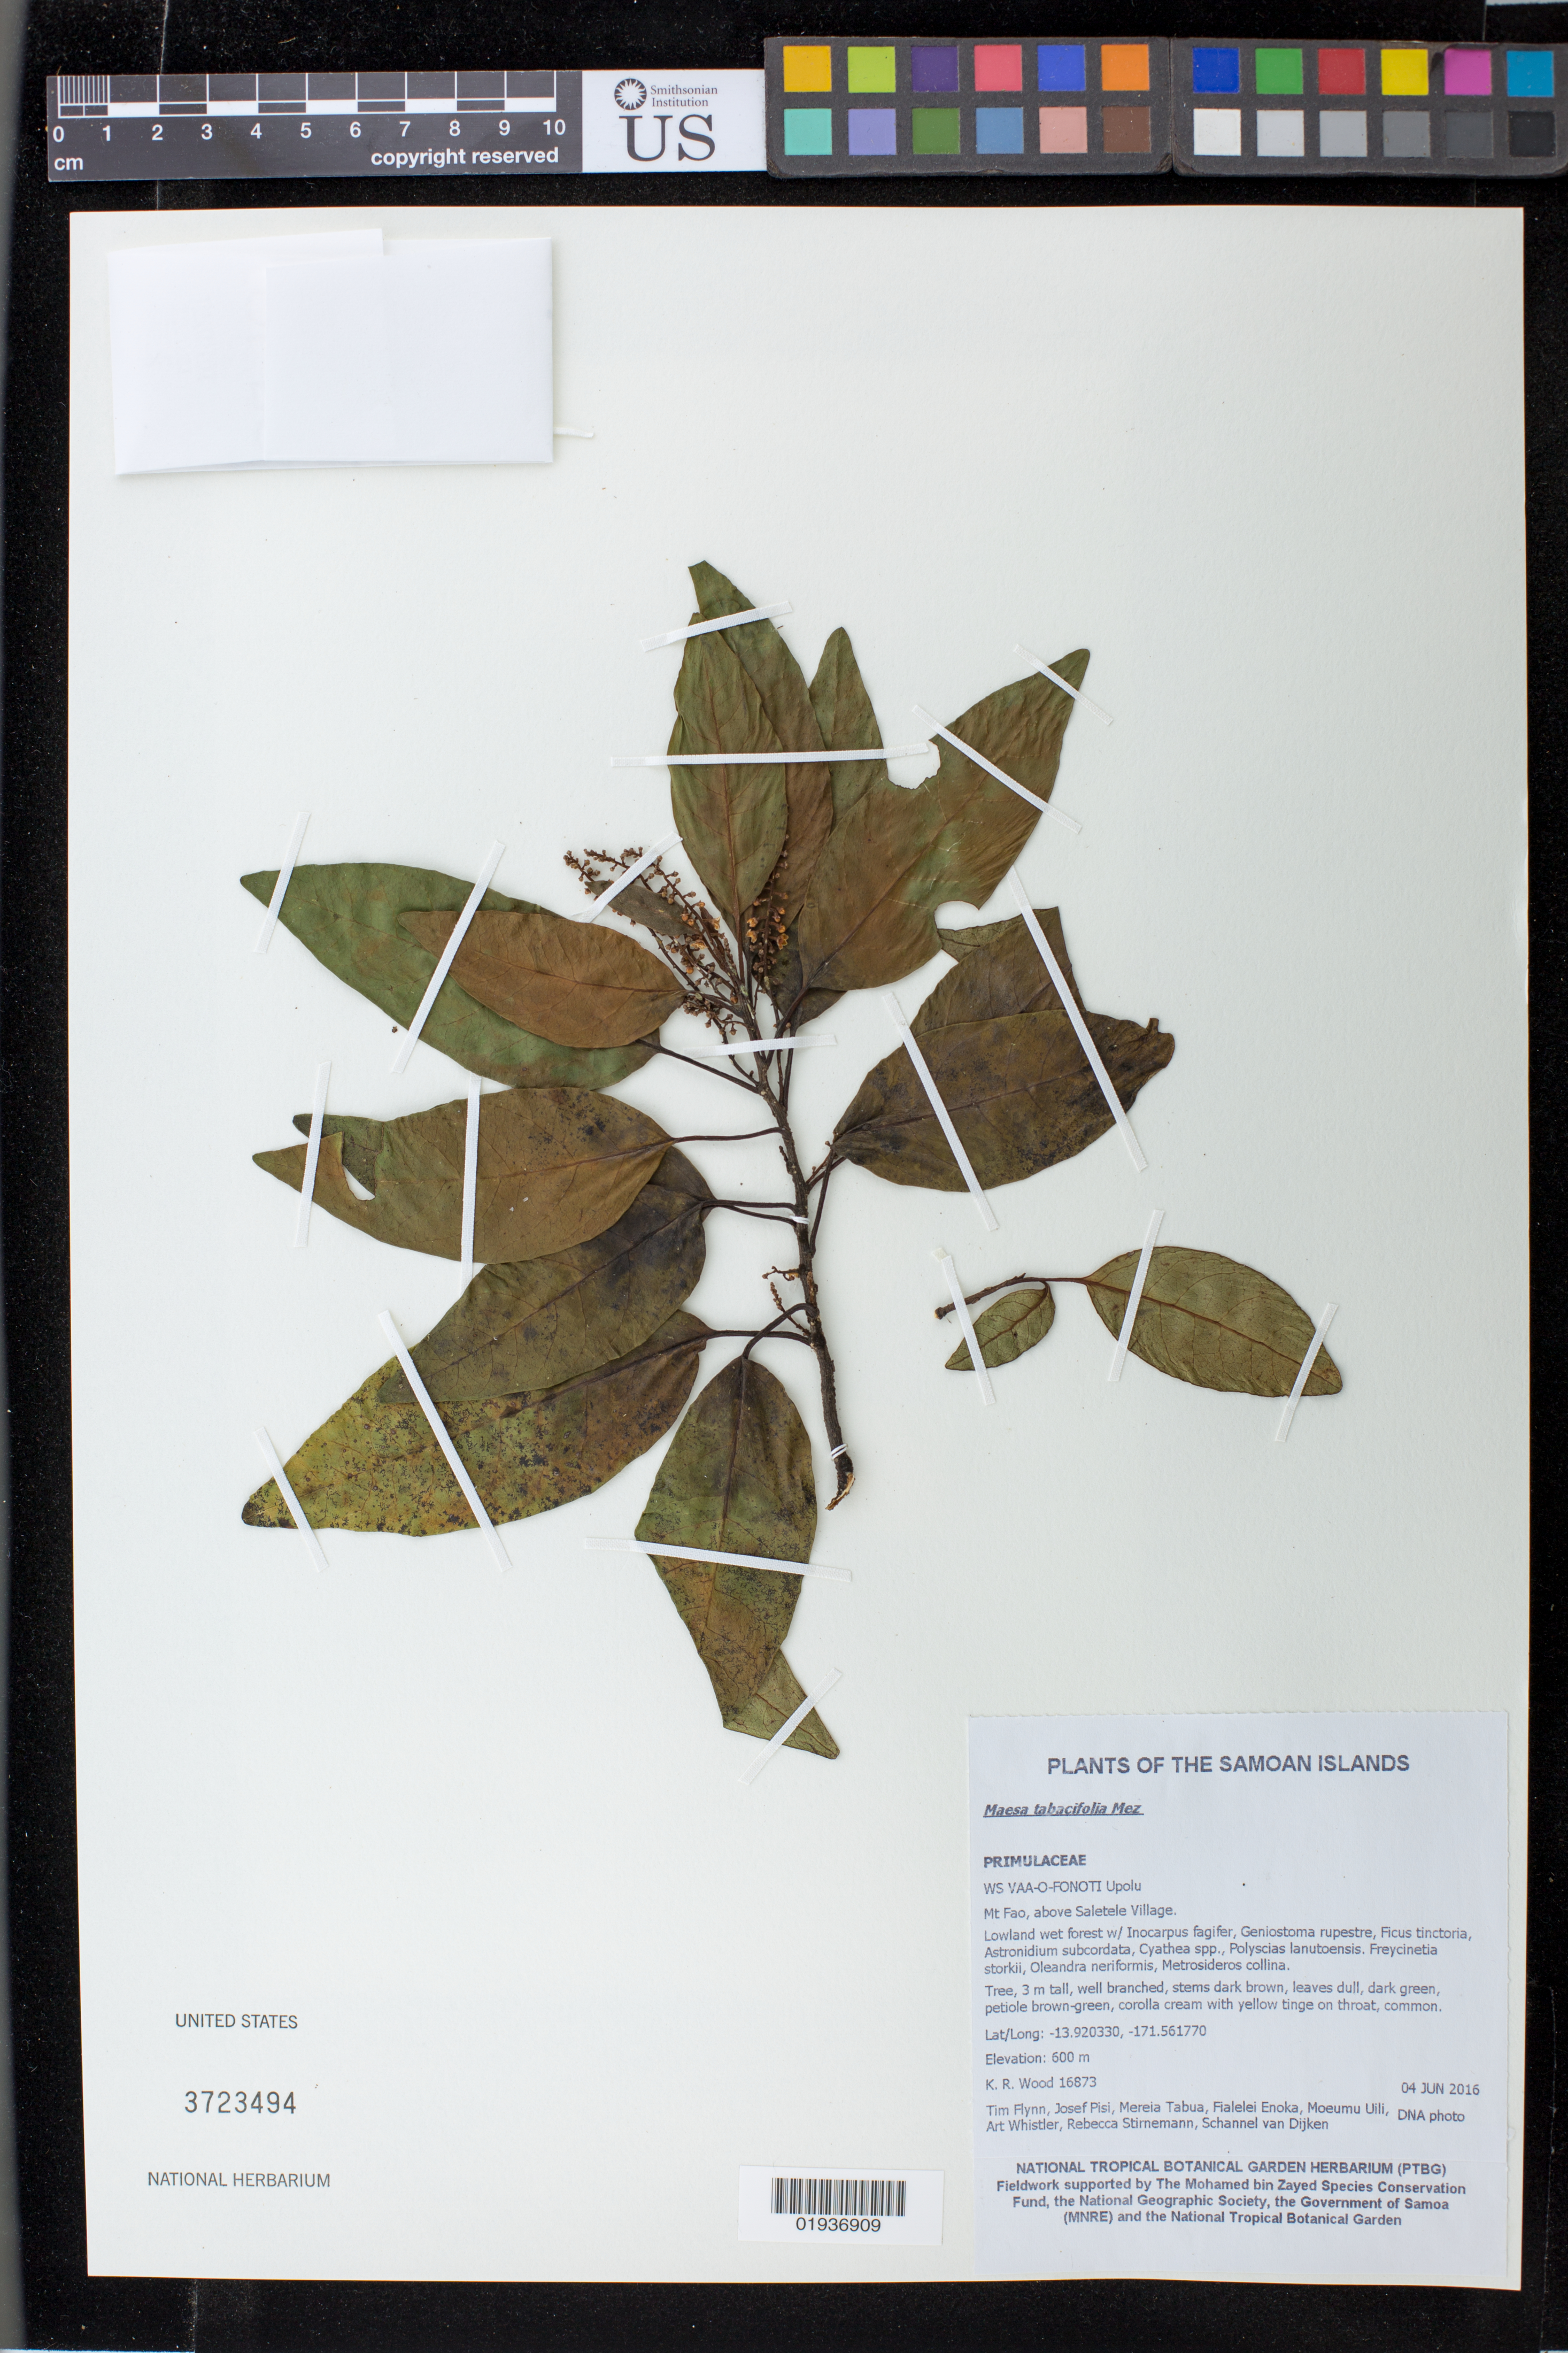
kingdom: Plantae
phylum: Tracheophyta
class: Magnoliopsida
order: Ericales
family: Primulaceae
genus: Maesa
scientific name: Maesa tabacifolia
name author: Mez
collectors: K. R. Wood, T. W. Flynn, J. Pisi, M. Tabua, F. Enoka, M. Uili, A. Whistler & R. Stirnemann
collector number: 16873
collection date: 2016-06-04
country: Samoa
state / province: Atua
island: Upolu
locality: Upolu, Mt. Fao, above Saletele Village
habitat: Lowland wet forest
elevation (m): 600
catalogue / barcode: US 3723494